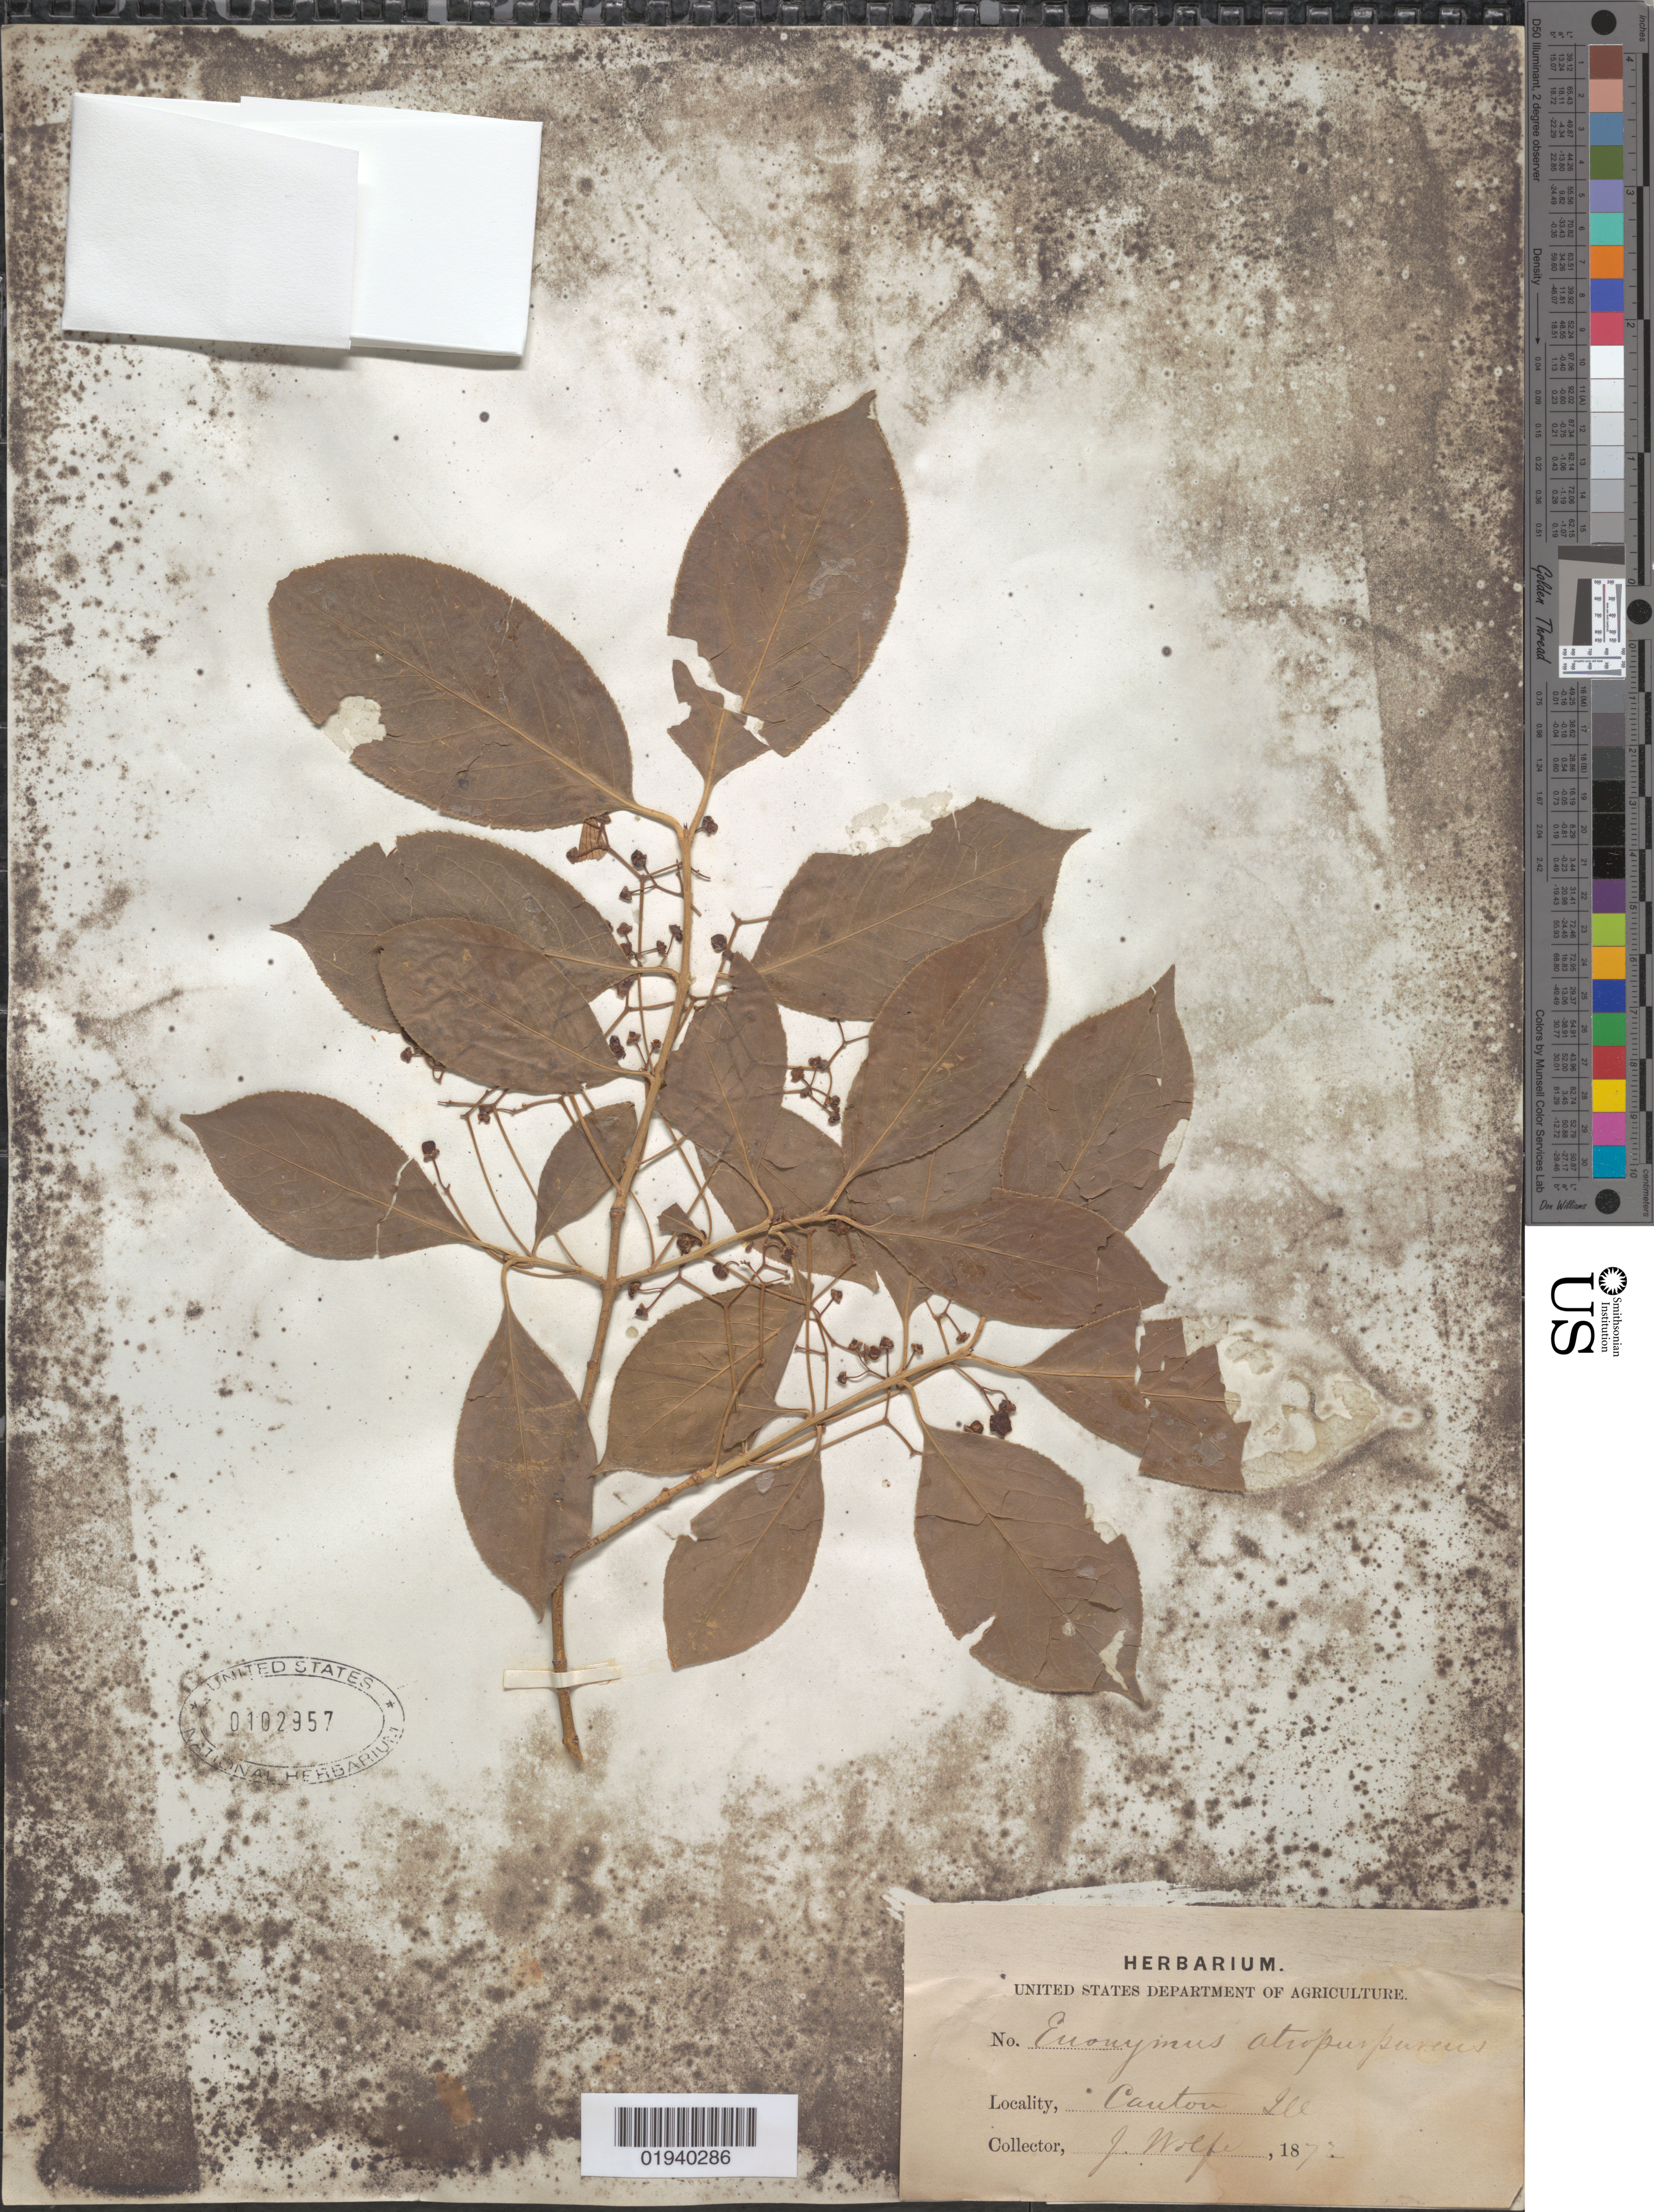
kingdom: Plantae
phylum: Tracheophyta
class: Magnoliopsida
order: Celastrales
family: Celastraceae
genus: Euonymus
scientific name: Euonymus atropurpureus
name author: Jacq.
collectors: J. Wolfe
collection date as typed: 1872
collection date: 1872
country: United States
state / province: Illinois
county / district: Fulton County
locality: Canton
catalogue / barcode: US 102957